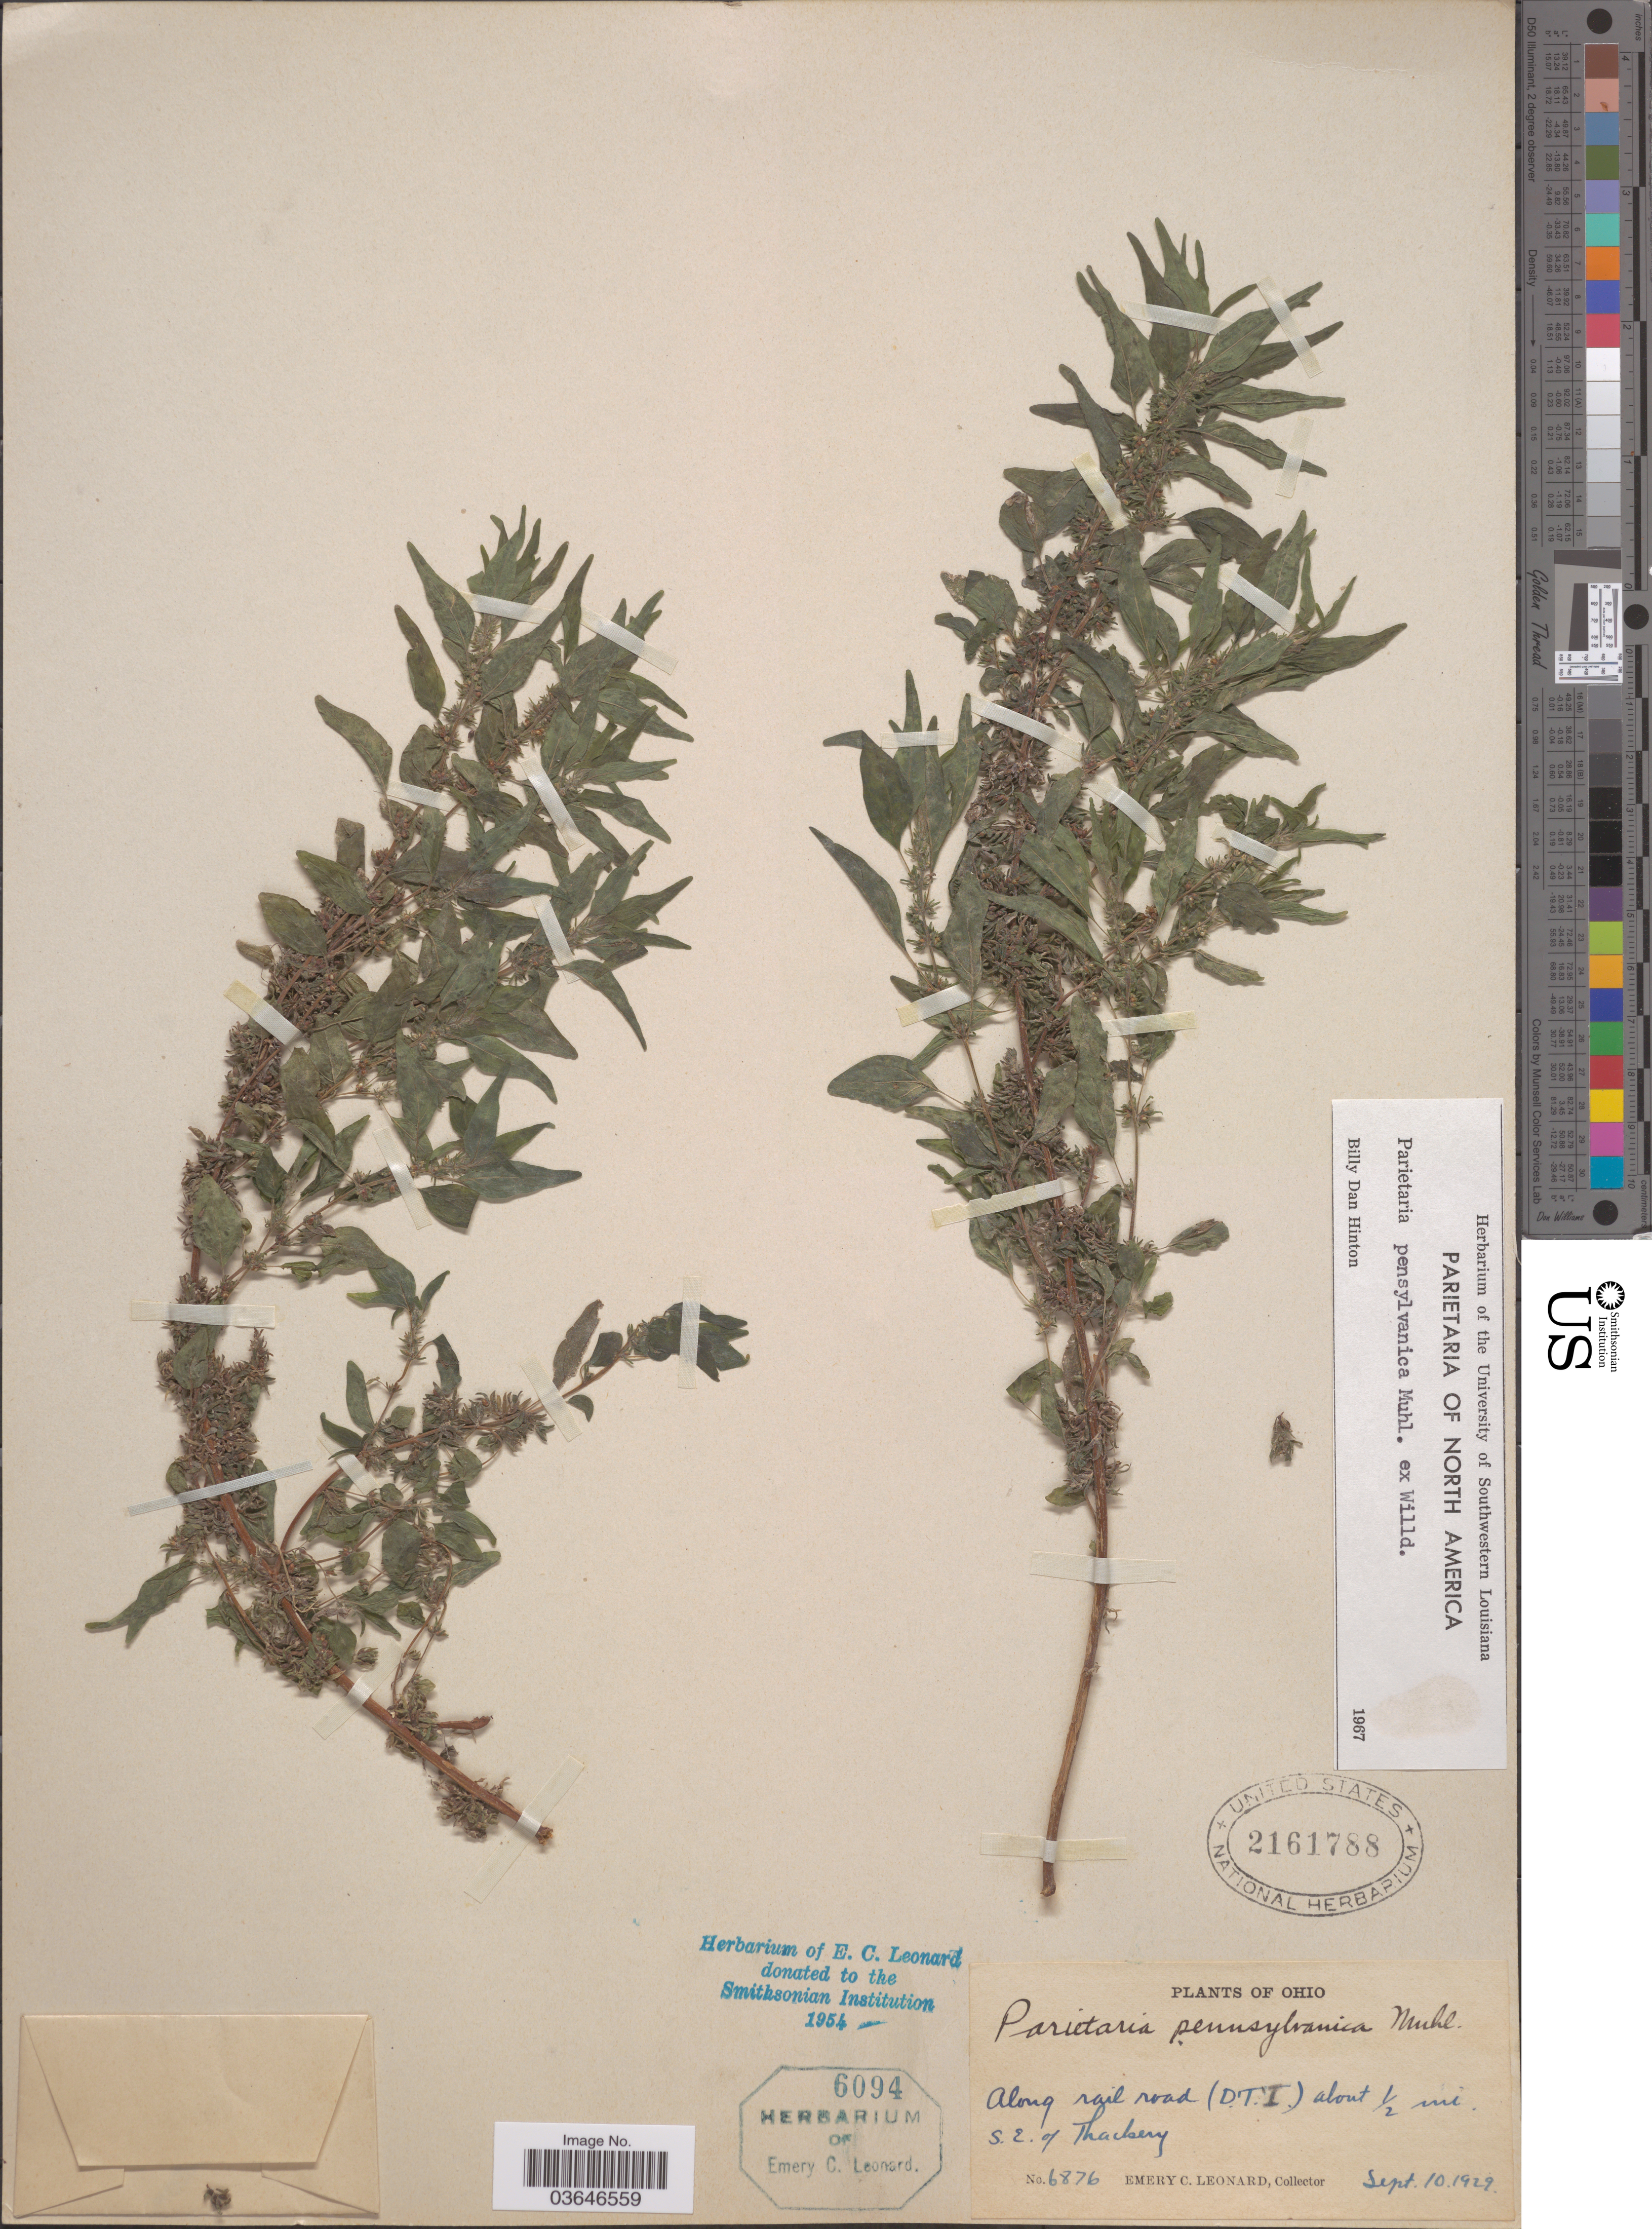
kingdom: Plantae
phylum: Tracheophyta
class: Magnoliopsida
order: Rosales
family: Urticaceae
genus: Parietaria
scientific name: Parietaria pensylvanica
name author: Muhl. ex Willd.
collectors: E. C. Leonard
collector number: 6876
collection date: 1929-09-10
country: United States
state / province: Ohio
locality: Along rail roade (D.T.I.) about ½ mi . S.E. of Thackery.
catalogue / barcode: US 2161788